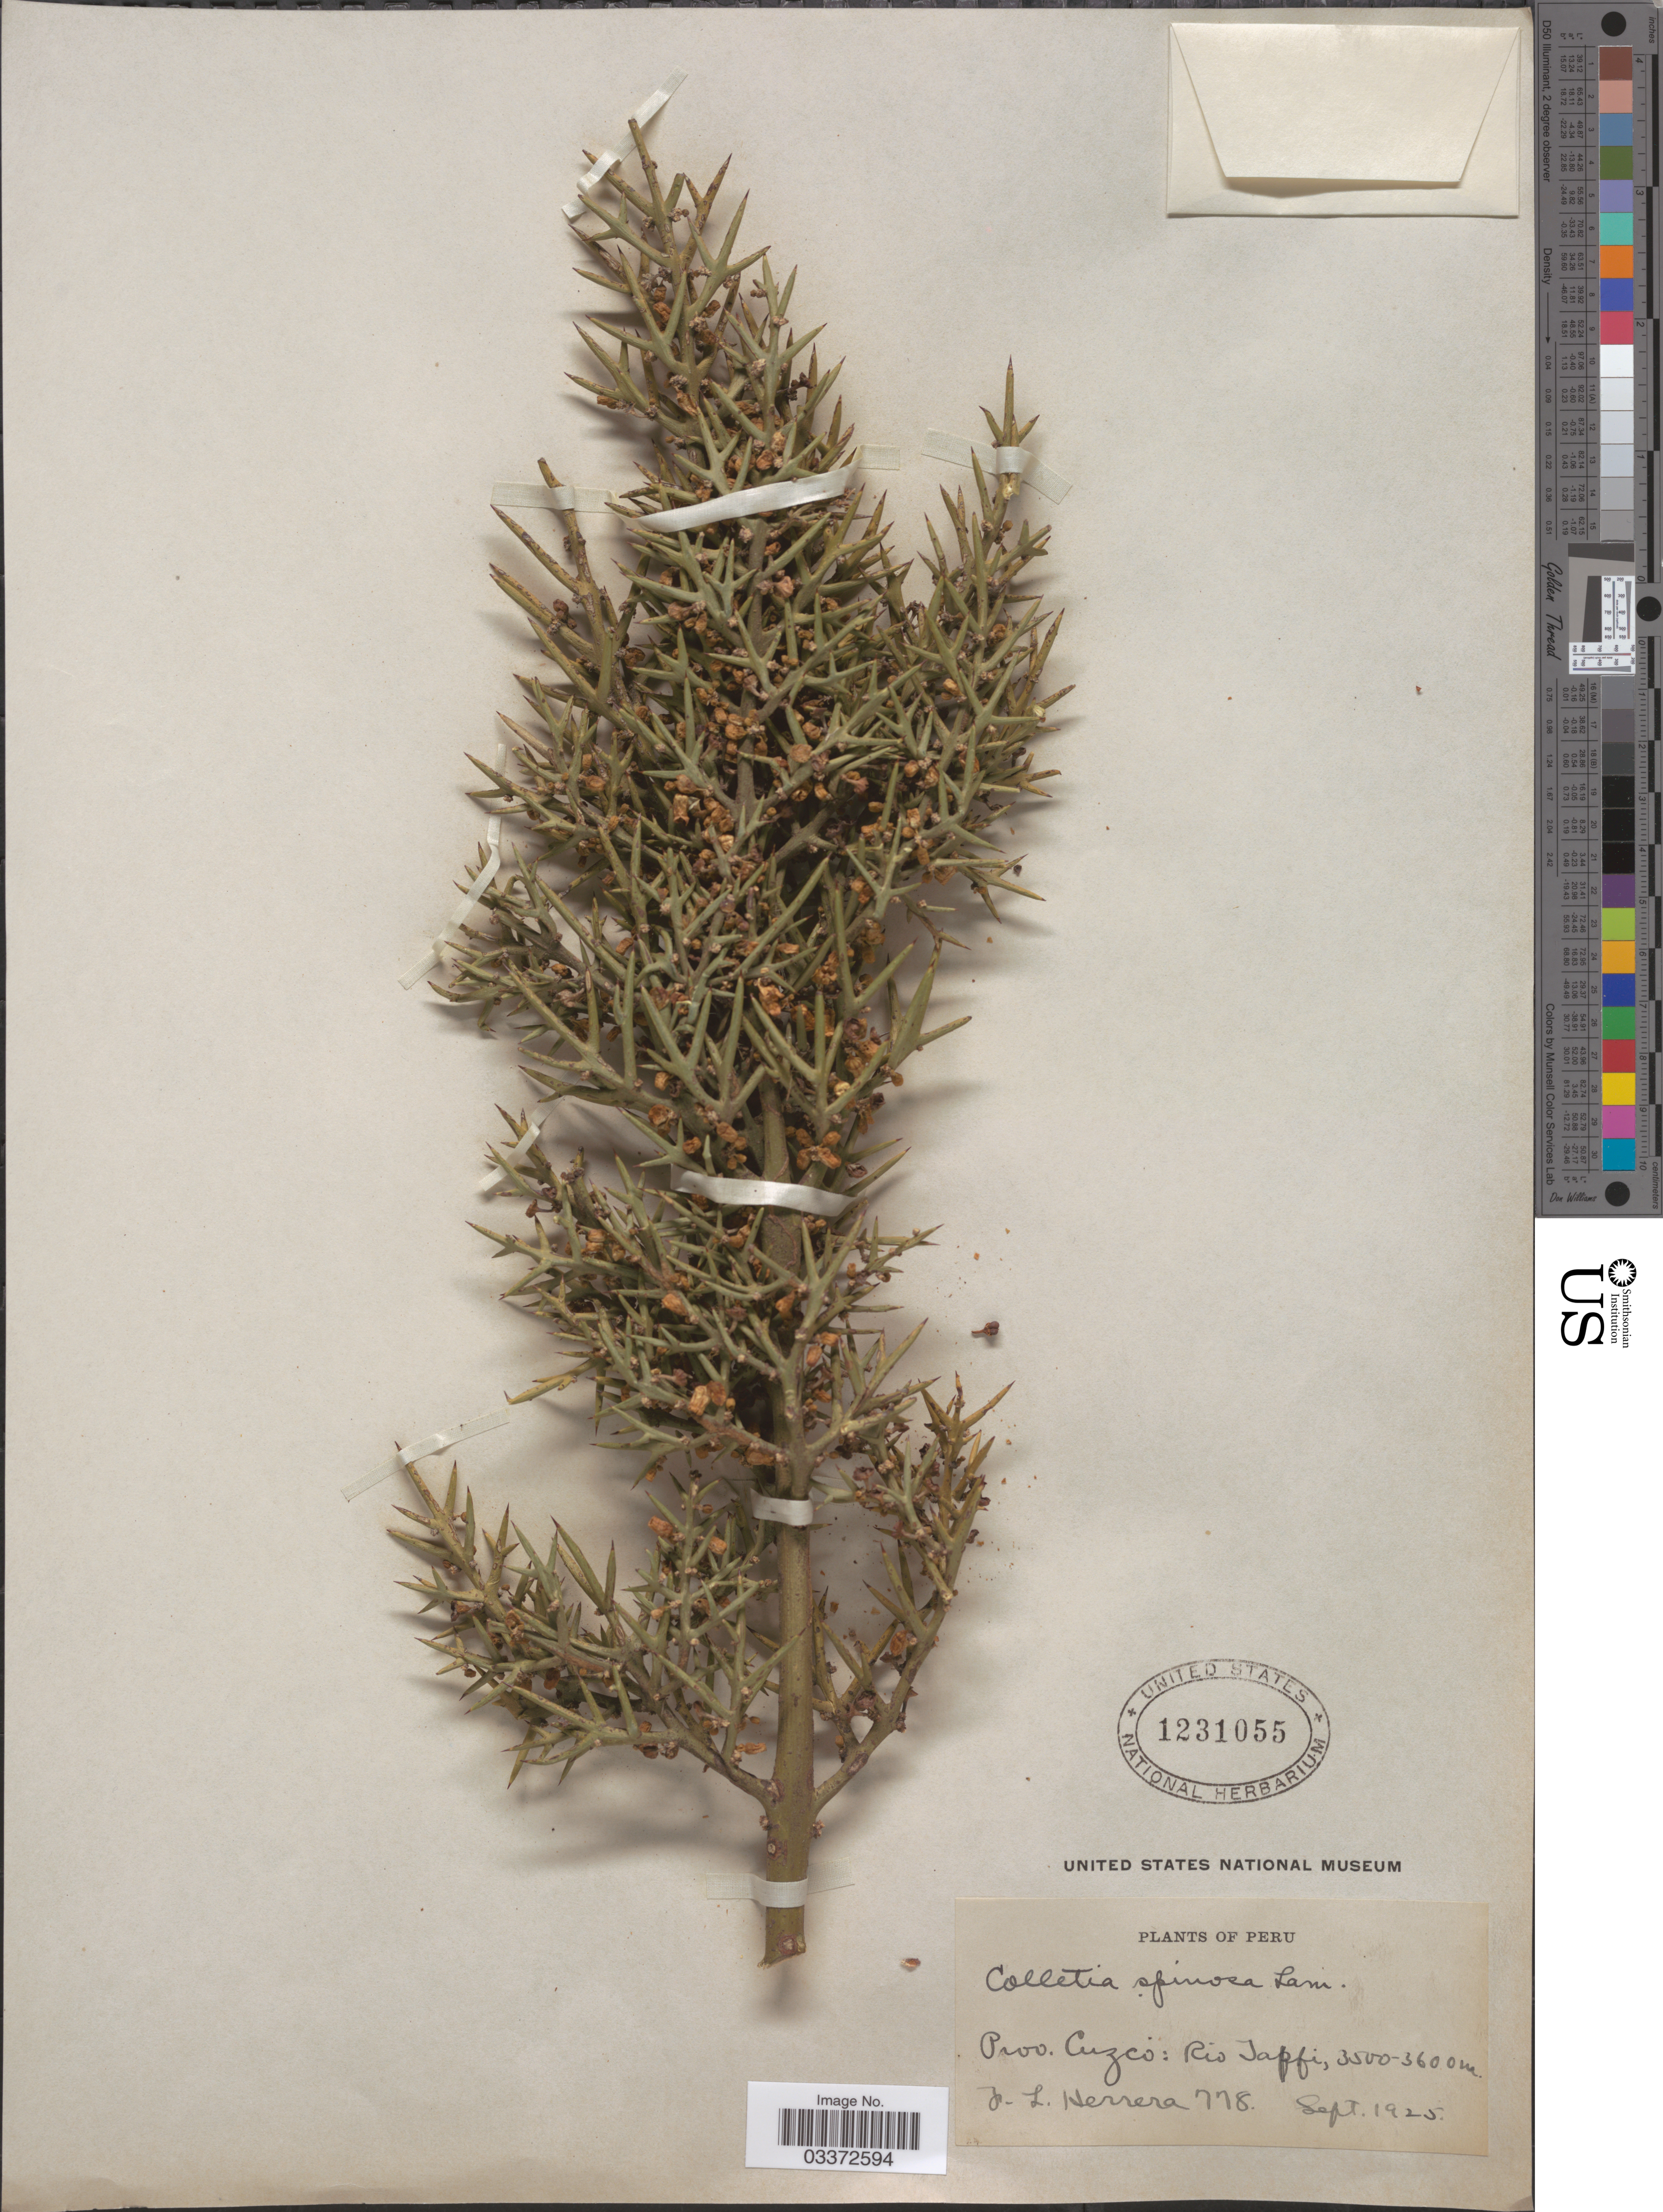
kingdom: Plantae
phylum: Tracheophyta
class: Magnoliopsida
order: Rosales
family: Rhamnaceae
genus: Colletia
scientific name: Colletia spinosa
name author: Lam.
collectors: F. L. Herrera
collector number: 778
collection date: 1925-09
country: Peru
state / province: Cusco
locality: Rio Tapfi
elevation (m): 3500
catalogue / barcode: US 1231055